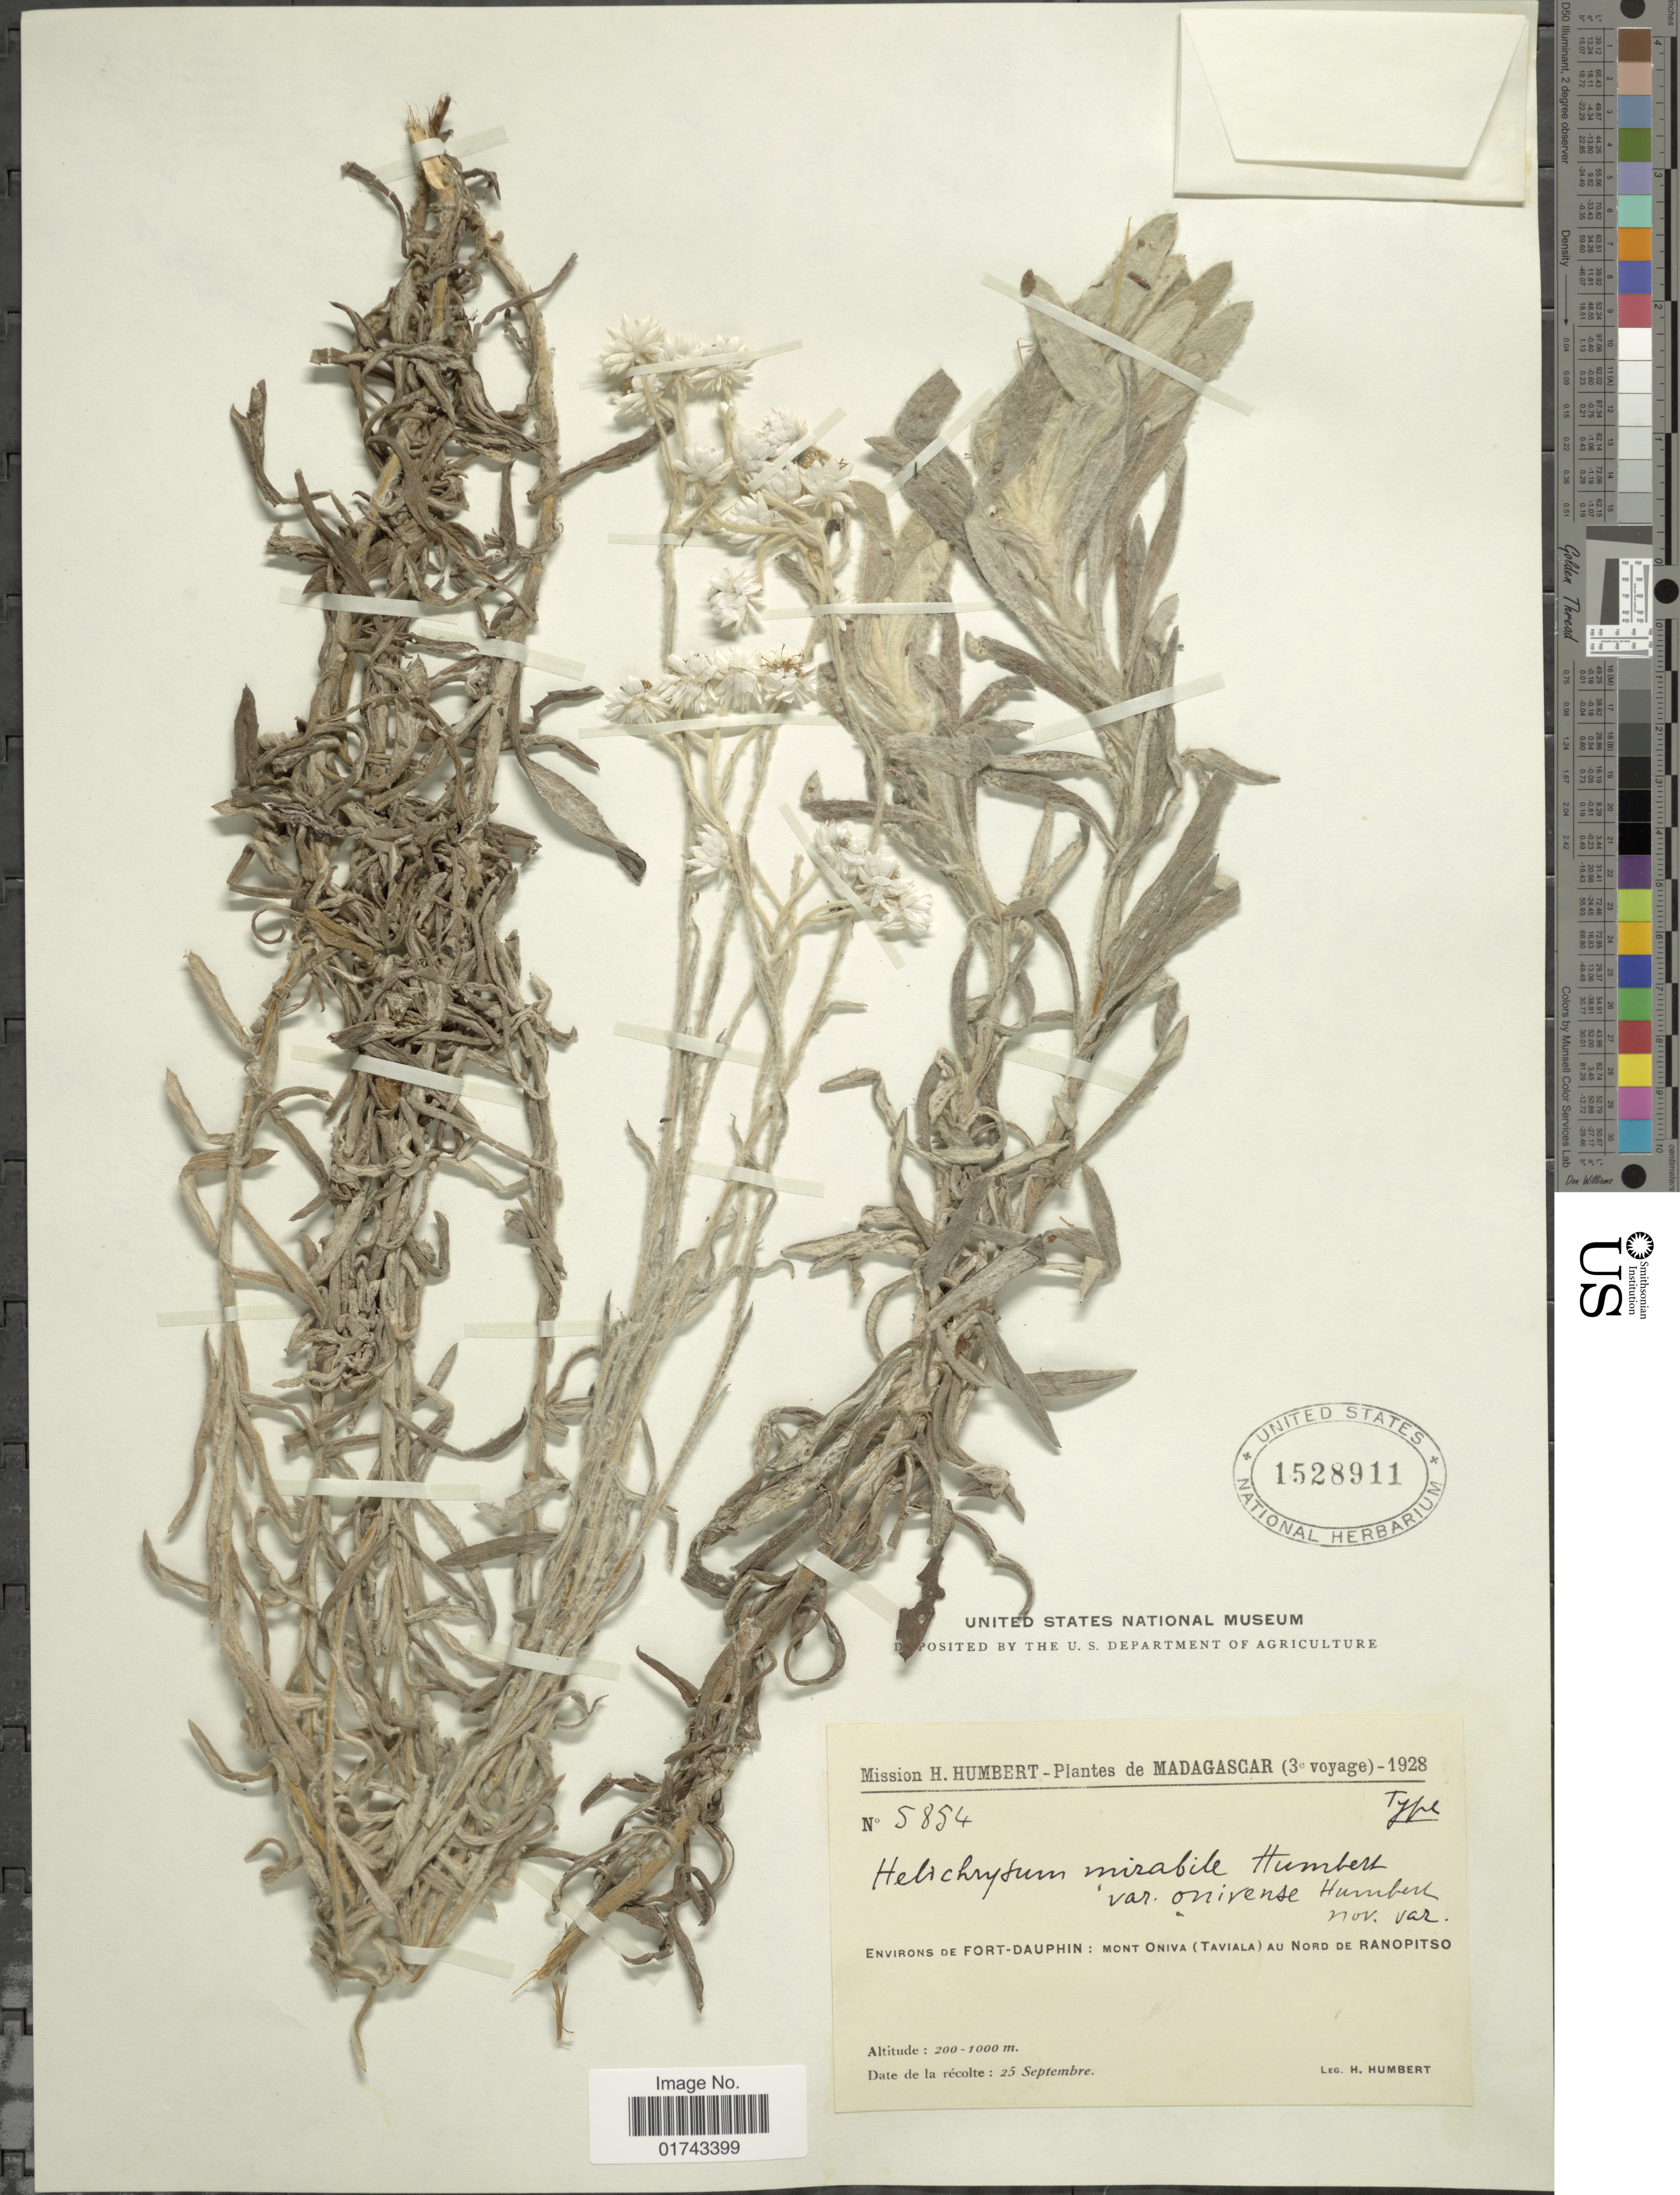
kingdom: Plantae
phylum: Tracheophyta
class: Magnoliopsida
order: Asterales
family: Asteraceae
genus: Helichrysum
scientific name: Helichrysum mirabile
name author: Humbert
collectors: H. Humbert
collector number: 5854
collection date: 1928-09-25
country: Madagascar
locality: Environs de Fort-Dauphin: Mont Oniva (Taviala) au Nord de Ranopitso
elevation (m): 200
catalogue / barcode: US 1528911